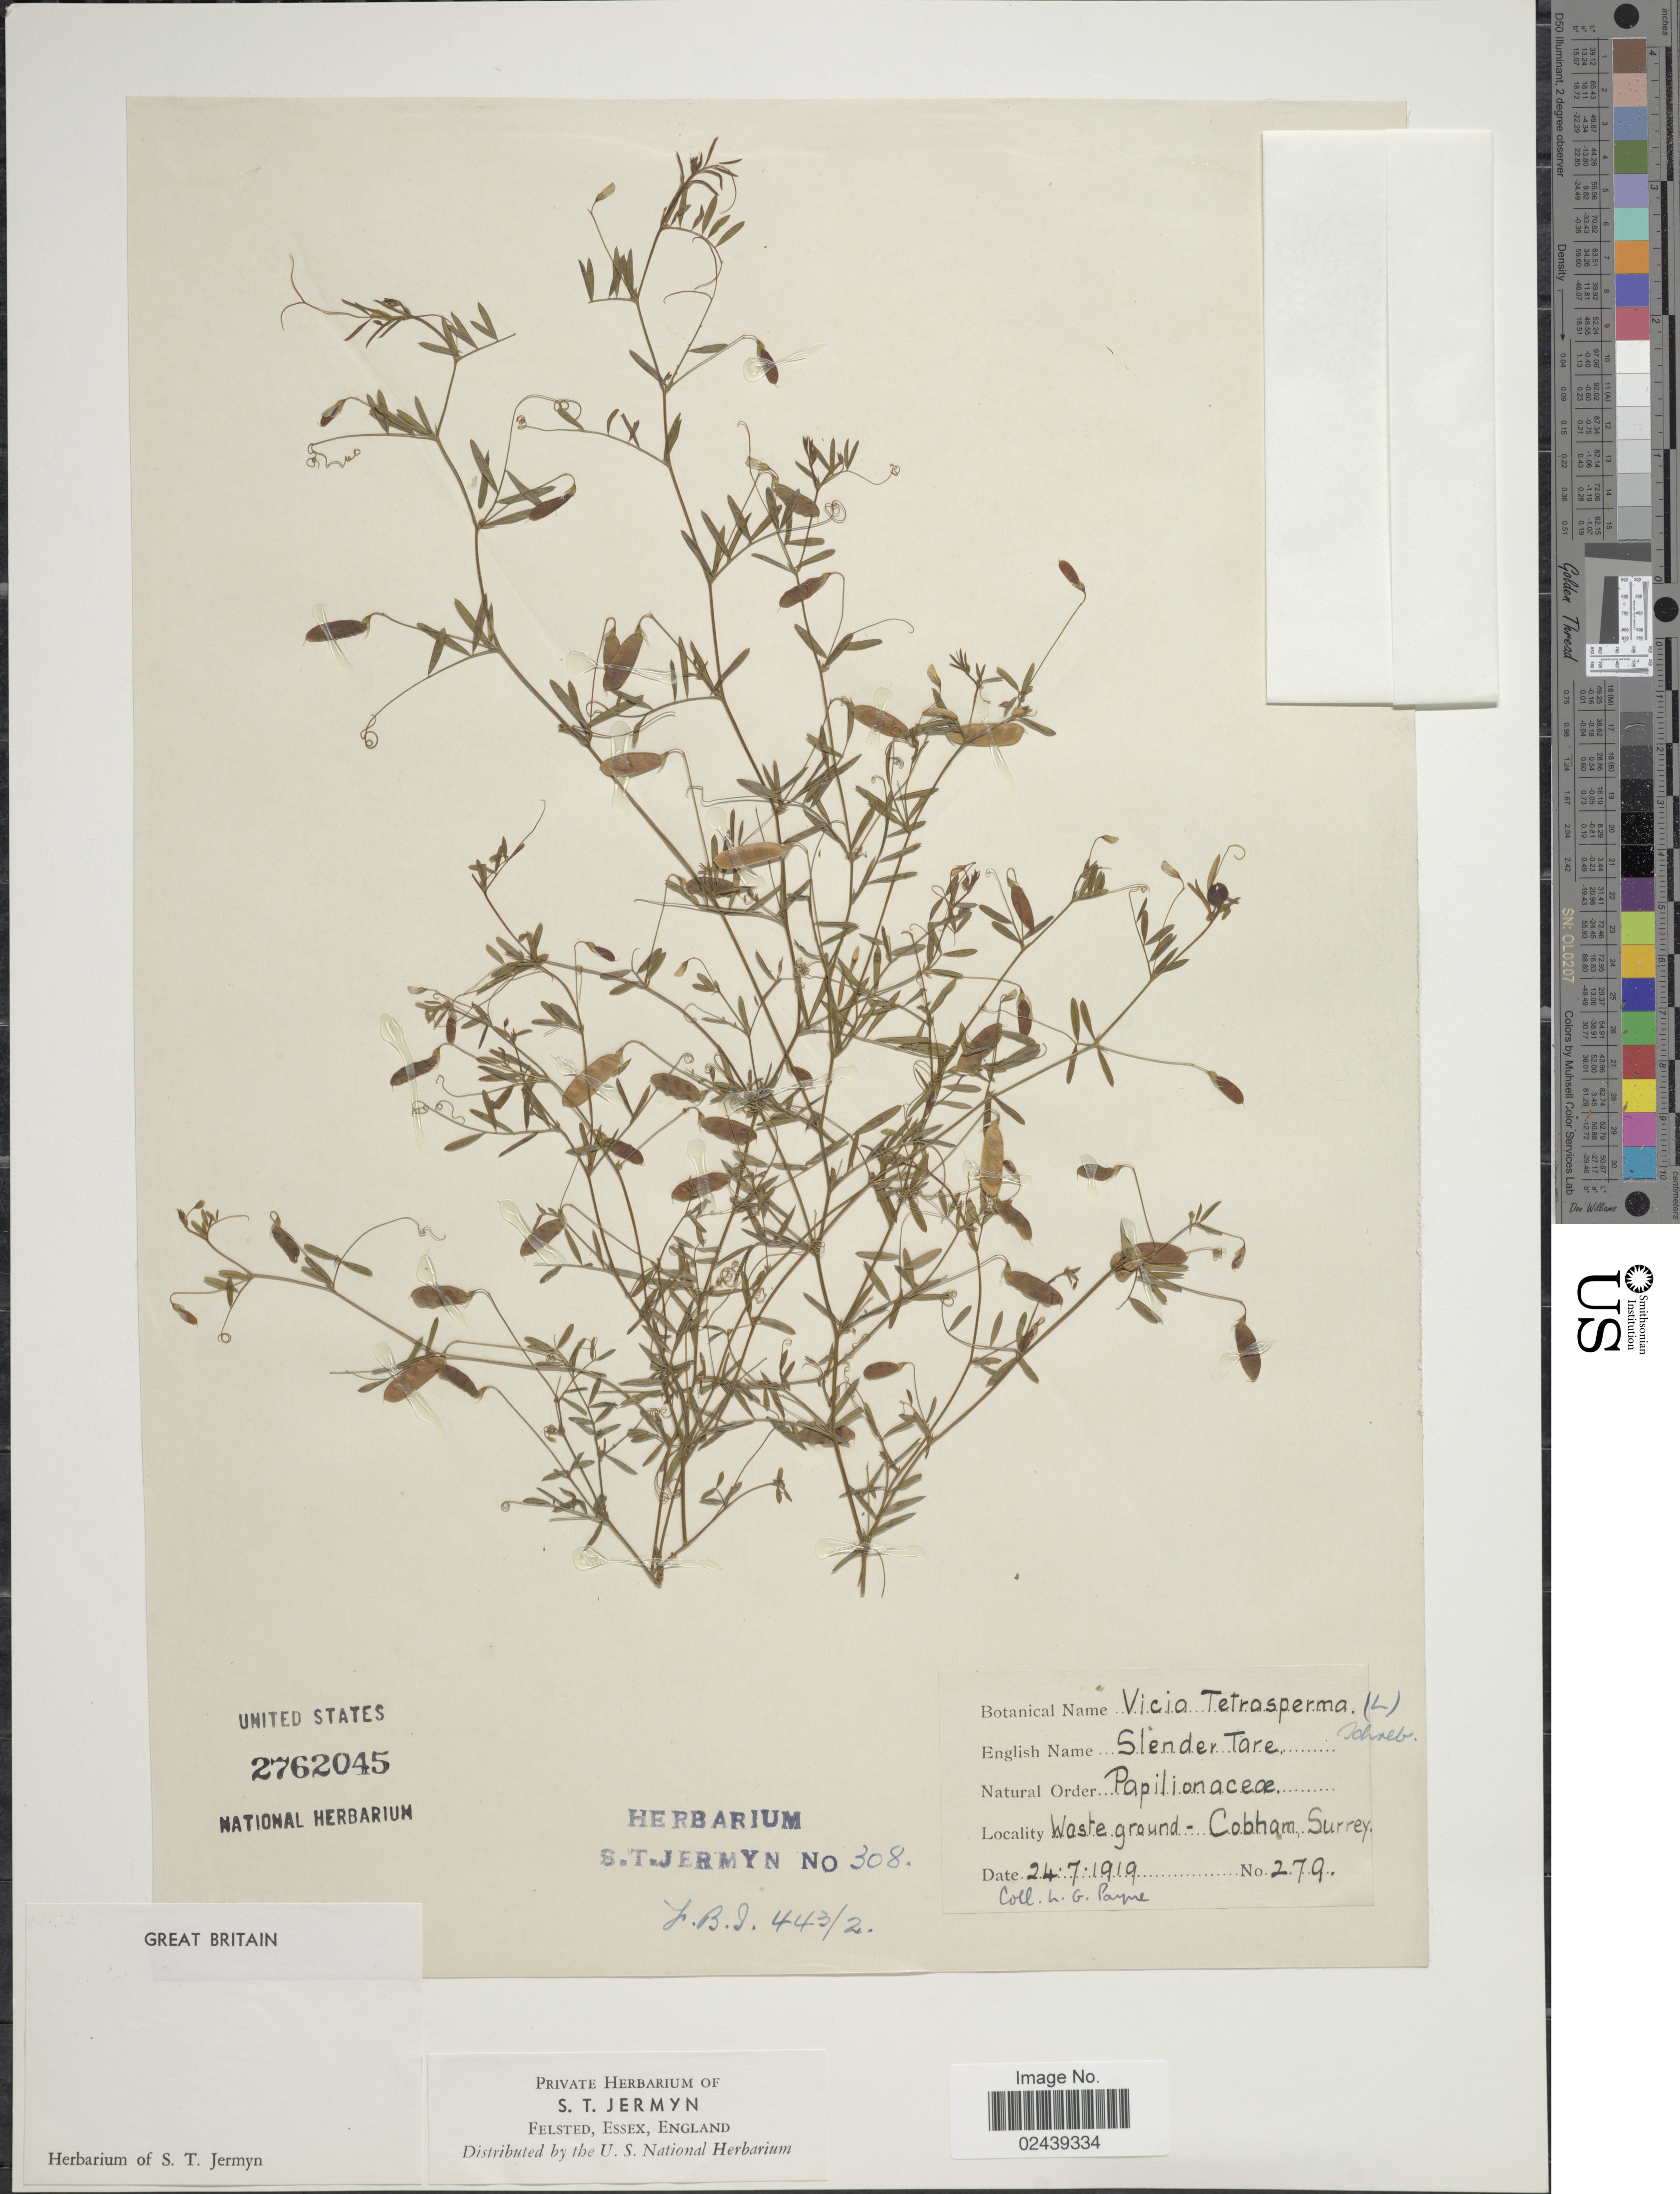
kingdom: Plantae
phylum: Tracheophyta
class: Magnoliopsida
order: Fabales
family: Fabaceae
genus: Vicia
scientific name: Vicia tetrasperma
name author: (L.) Schreb.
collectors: L. Payne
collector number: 279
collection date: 1919-07-24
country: United Kingdom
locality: Great Britain. Waste ground - Cobham, Surrey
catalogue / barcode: US 2762045